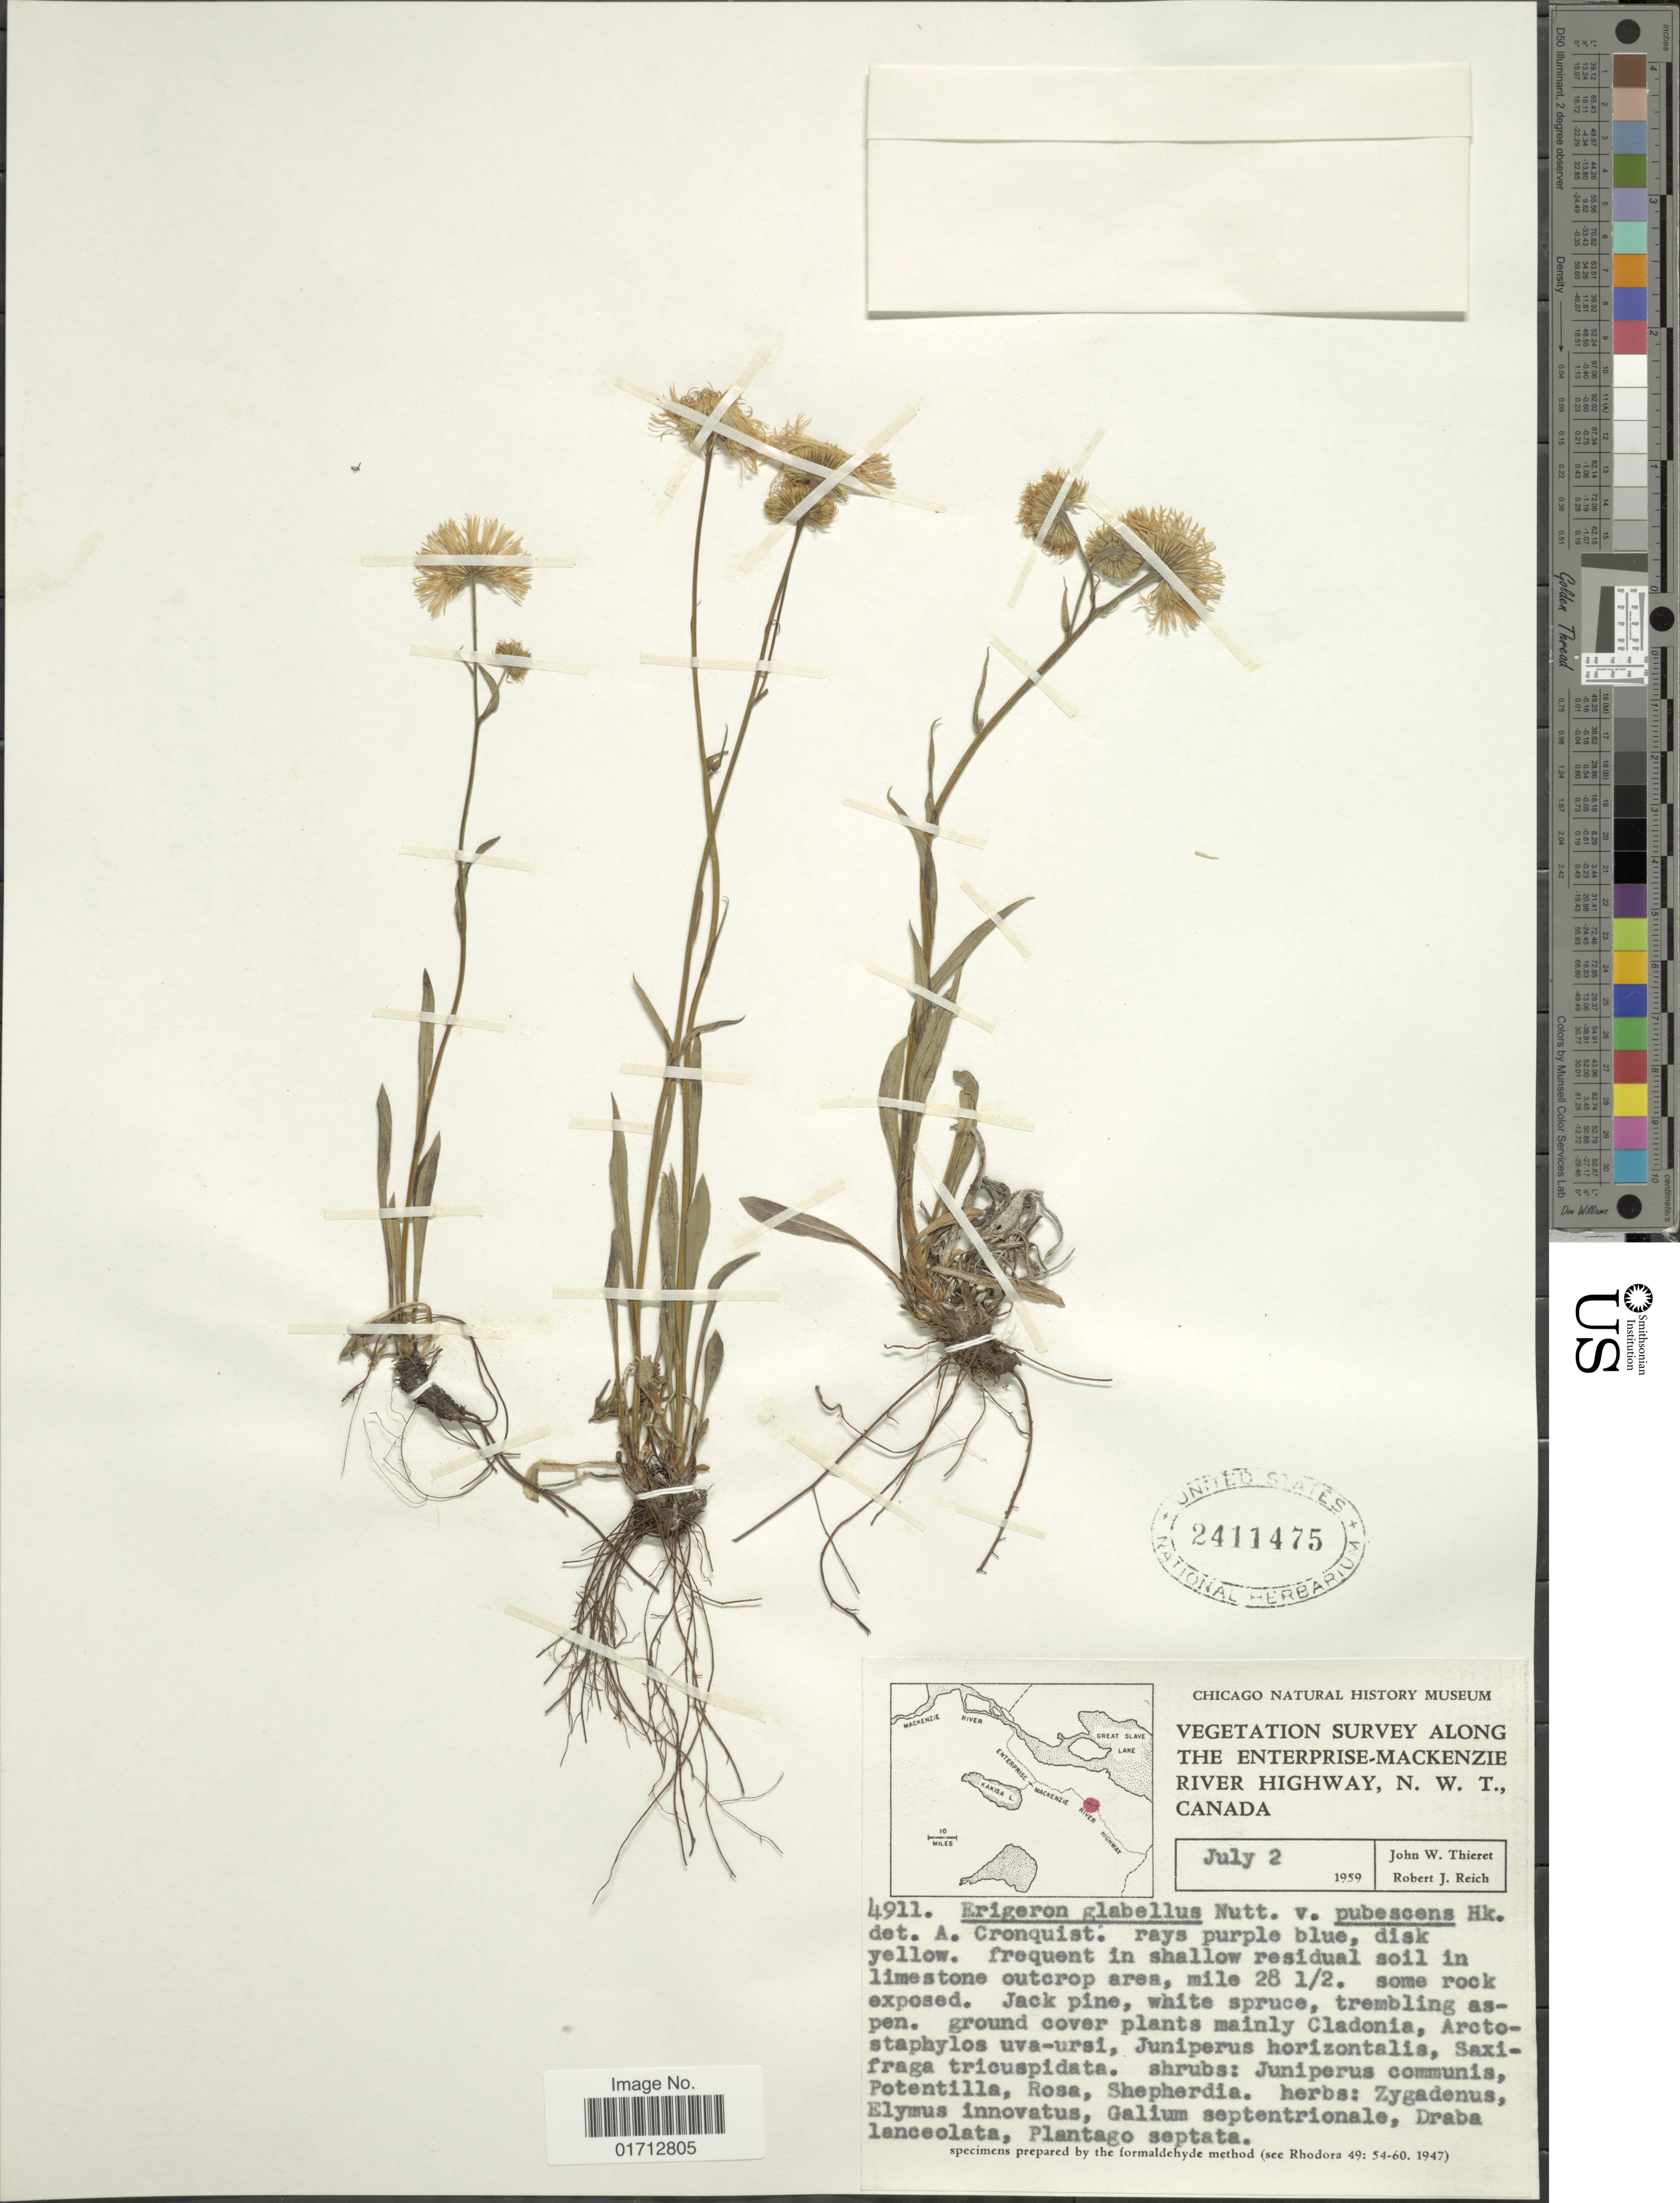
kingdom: Plantae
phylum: Tracheophyta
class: Magnoliopsida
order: Asterales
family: Asteraceae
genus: Erigeron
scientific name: Erigeron glabellus subsp. pubescens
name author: (Hook.) Cronq.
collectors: J. W. Thieret & R. Reich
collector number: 4911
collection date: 1959-07-02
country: Canada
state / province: Northwest Territories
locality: Along the Ebterprise-Mackenzie River Highway, N.W.T., mile 28 1/2.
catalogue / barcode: US 2411475